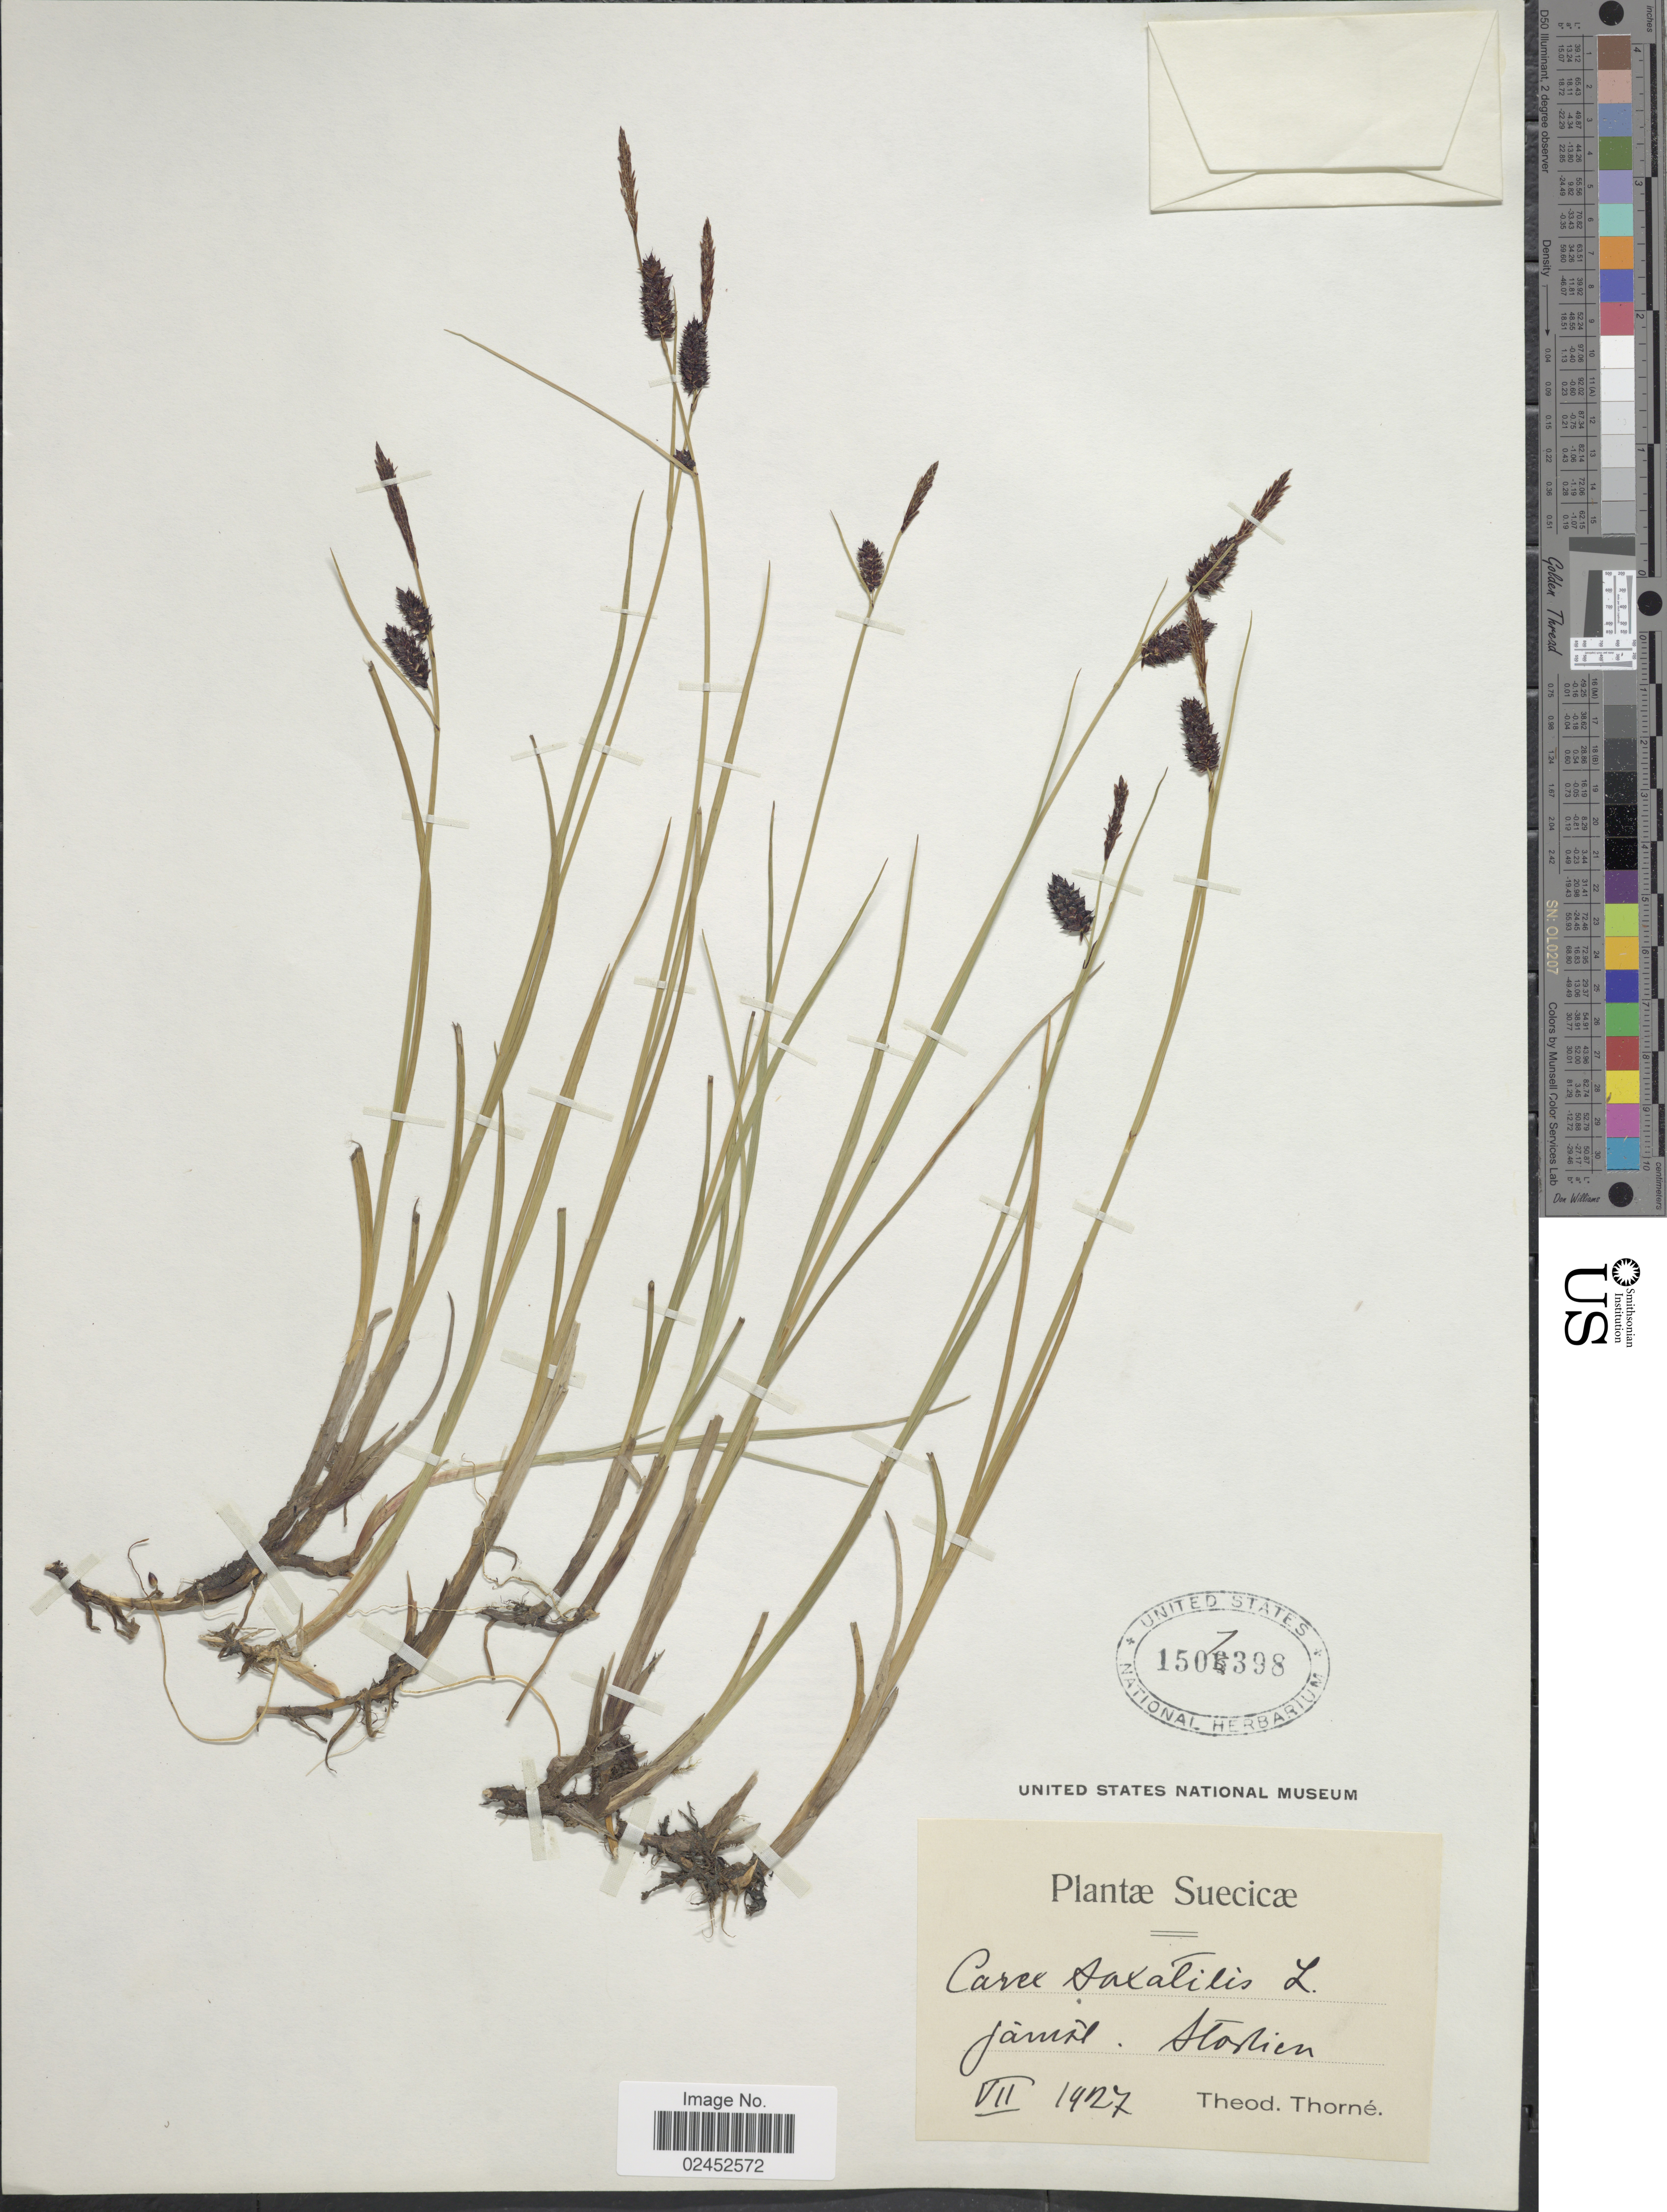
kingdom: Plantae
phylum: Tracheophyta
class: Liliopsida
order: Poales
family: Cyperaceae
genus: Carex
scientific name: Carex saxatilis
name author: L.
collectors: T. Thorné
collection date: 1927-07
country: Sweden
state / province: Jämtland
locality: Jamtl. Storlien, Suecicæ.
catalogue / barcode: US 1507398